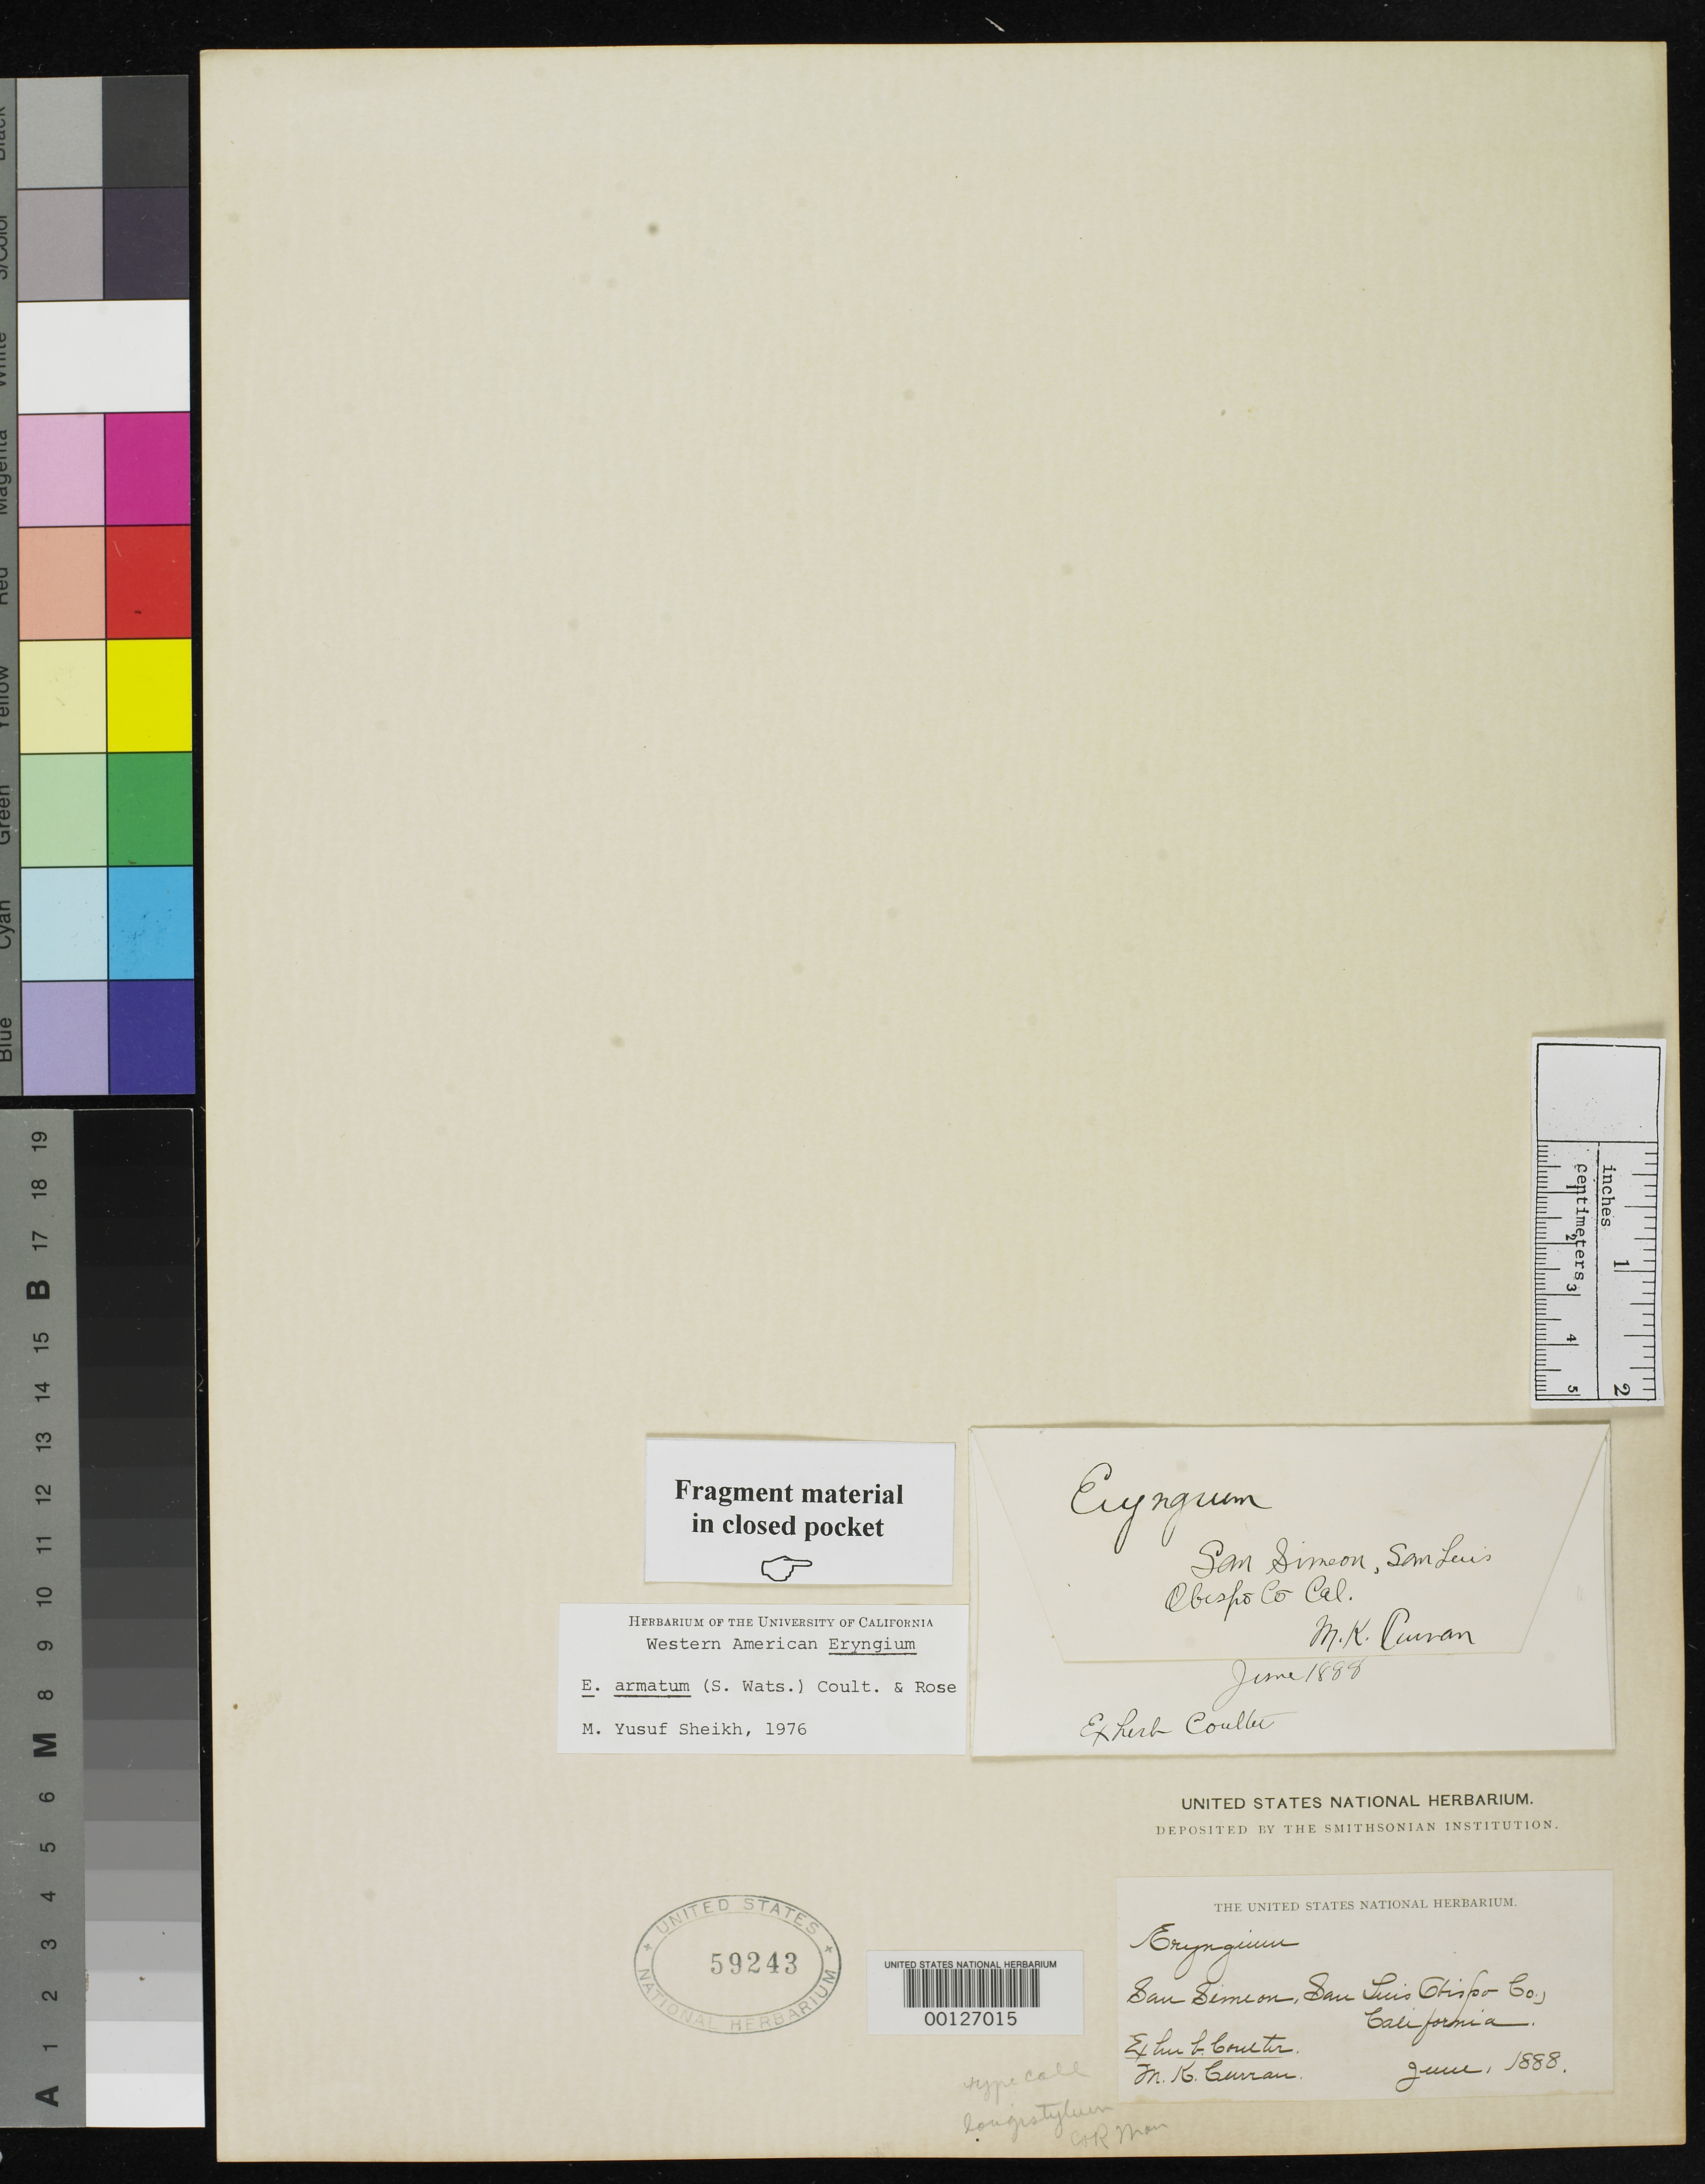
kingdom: Plantae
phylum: Tracheophyta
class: Magnoliopsida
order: Apiales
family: Apiaceae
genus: Eryngium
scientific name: Eryngium longistylum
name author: J.M. Coult. & Rose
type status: Type Material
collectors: M. K. Brandegee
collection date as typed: Jun 1888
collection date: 1888-06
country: United States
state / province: California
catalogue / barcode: US 59243